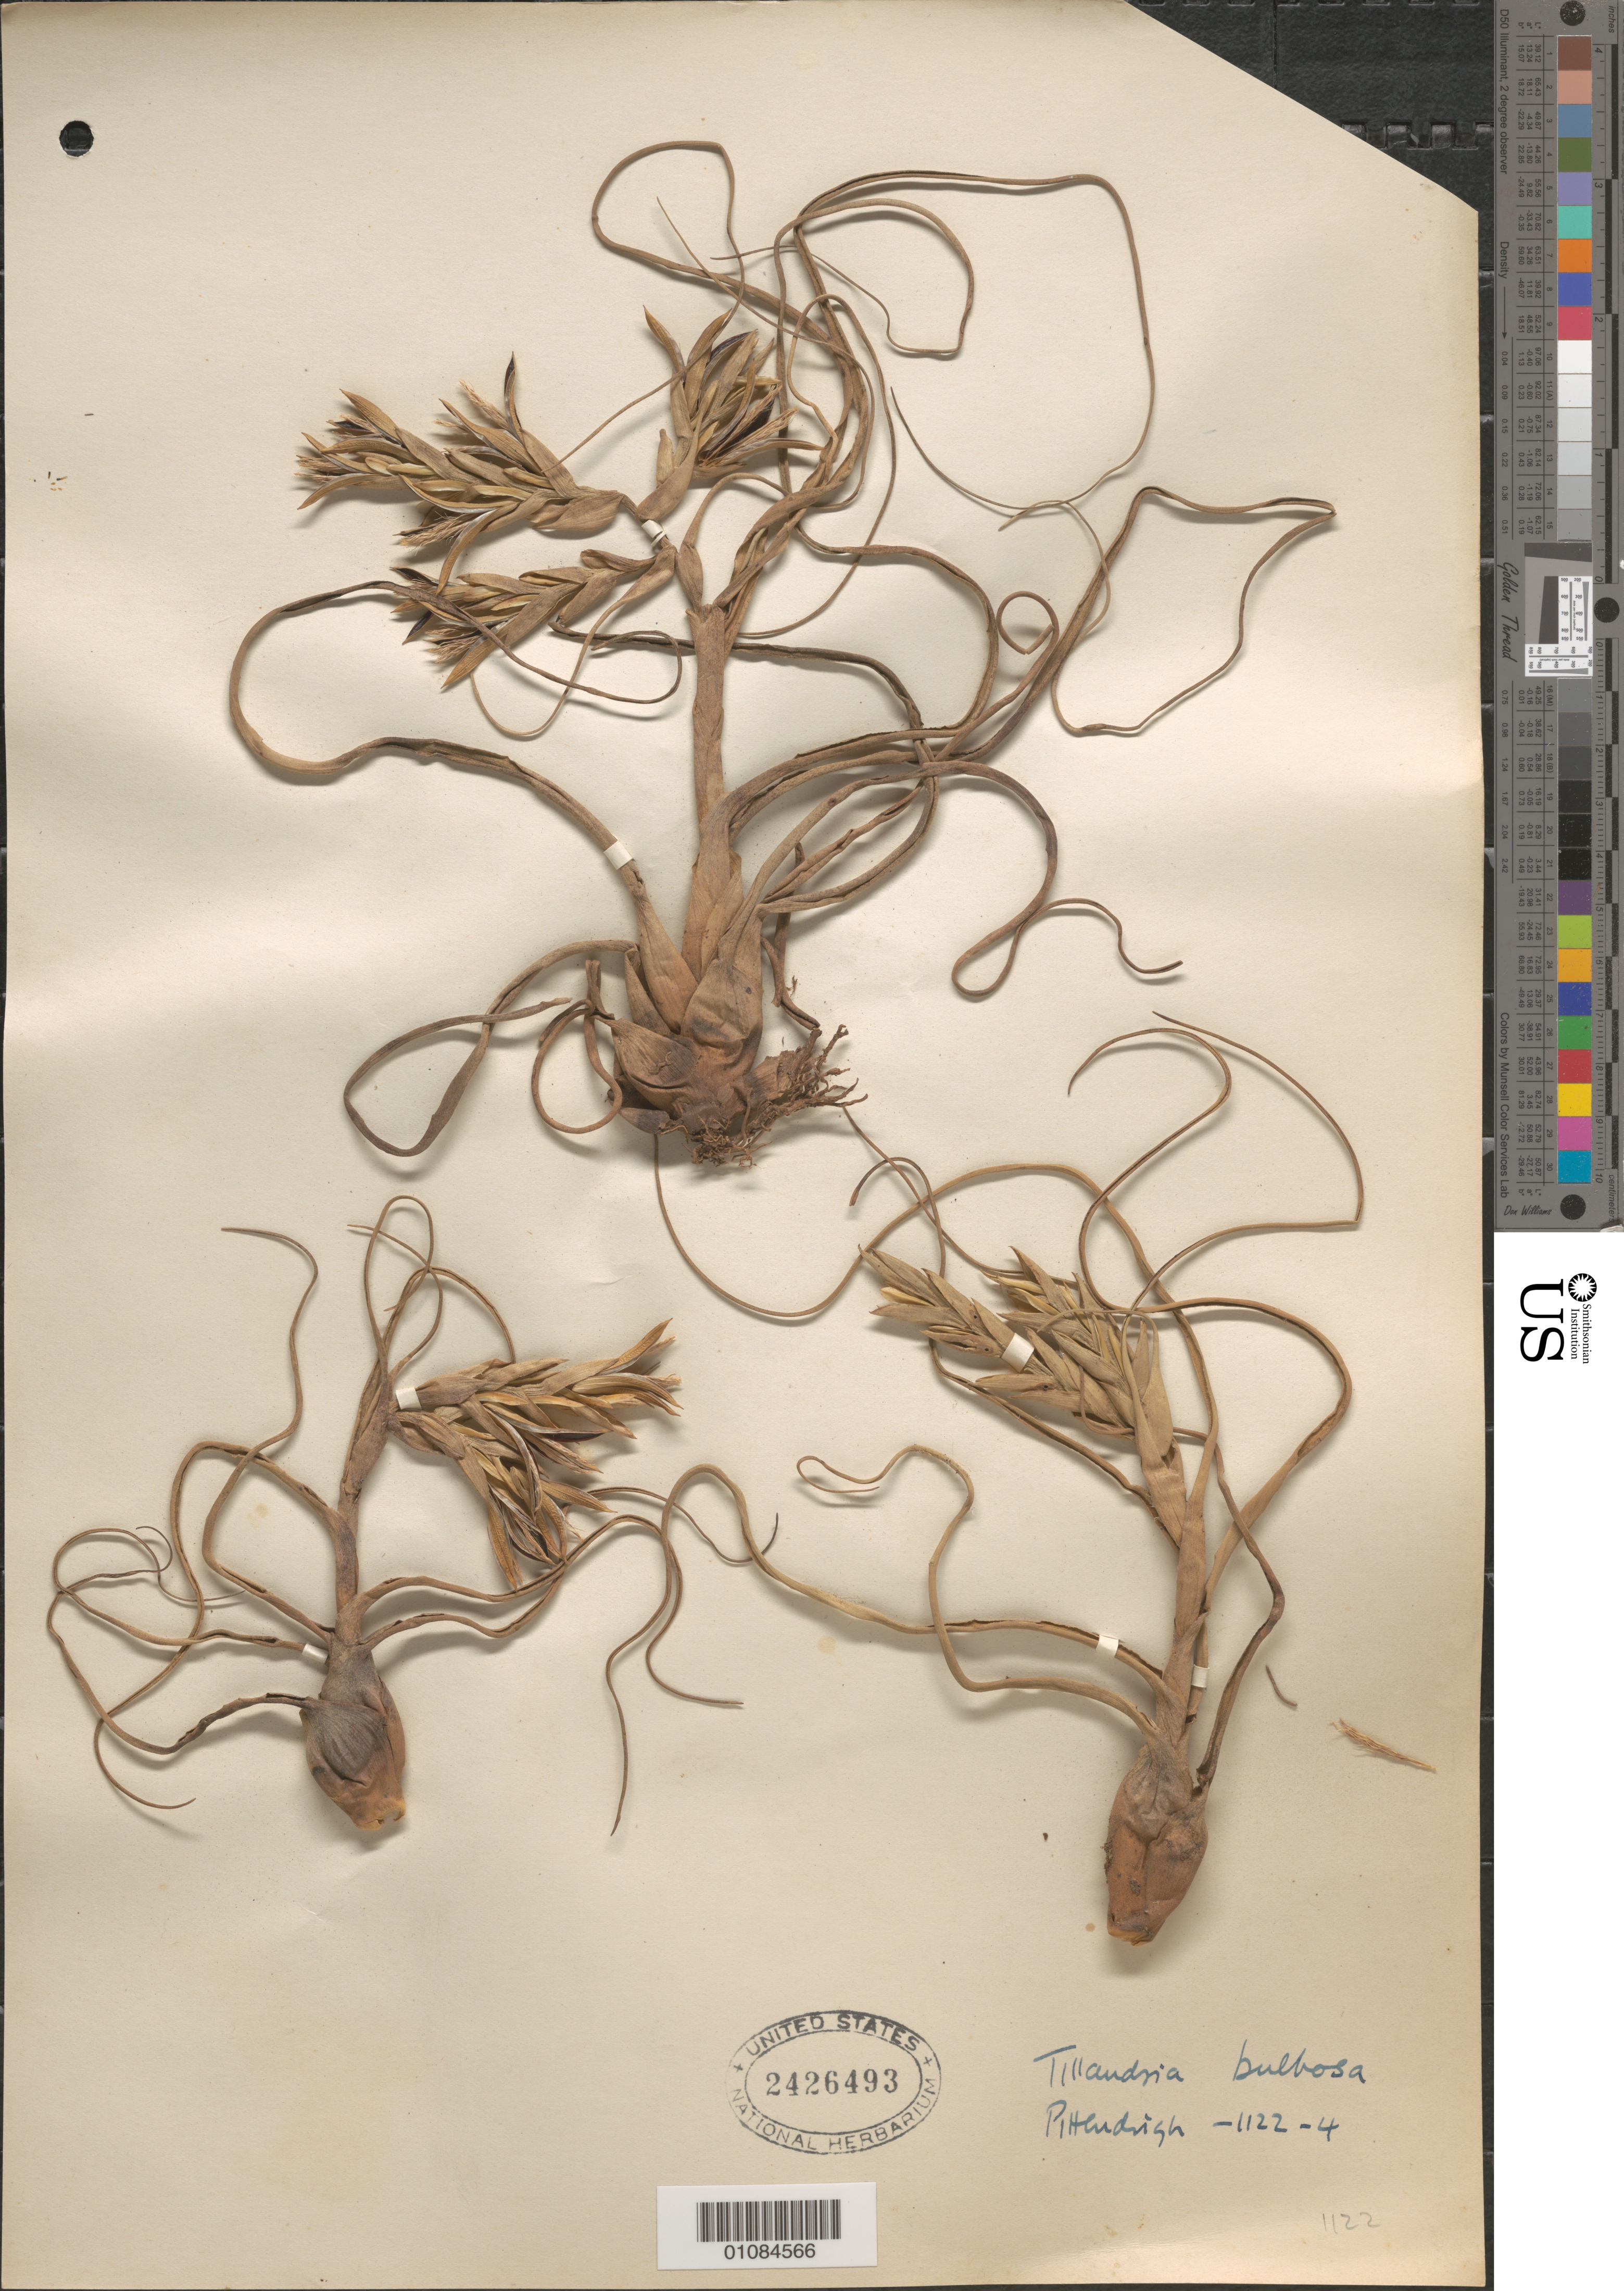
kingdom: Plantae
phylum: Tracheophyta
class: Liliopsida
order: Poales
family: Bromeliaceae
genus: Tillandsia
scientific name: Tillandsia bulbosa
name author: Hook.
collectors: C. S. Pittendrigh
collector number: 1122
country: Trinidad and Tobago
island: Trinidad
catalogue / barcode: US 2426493